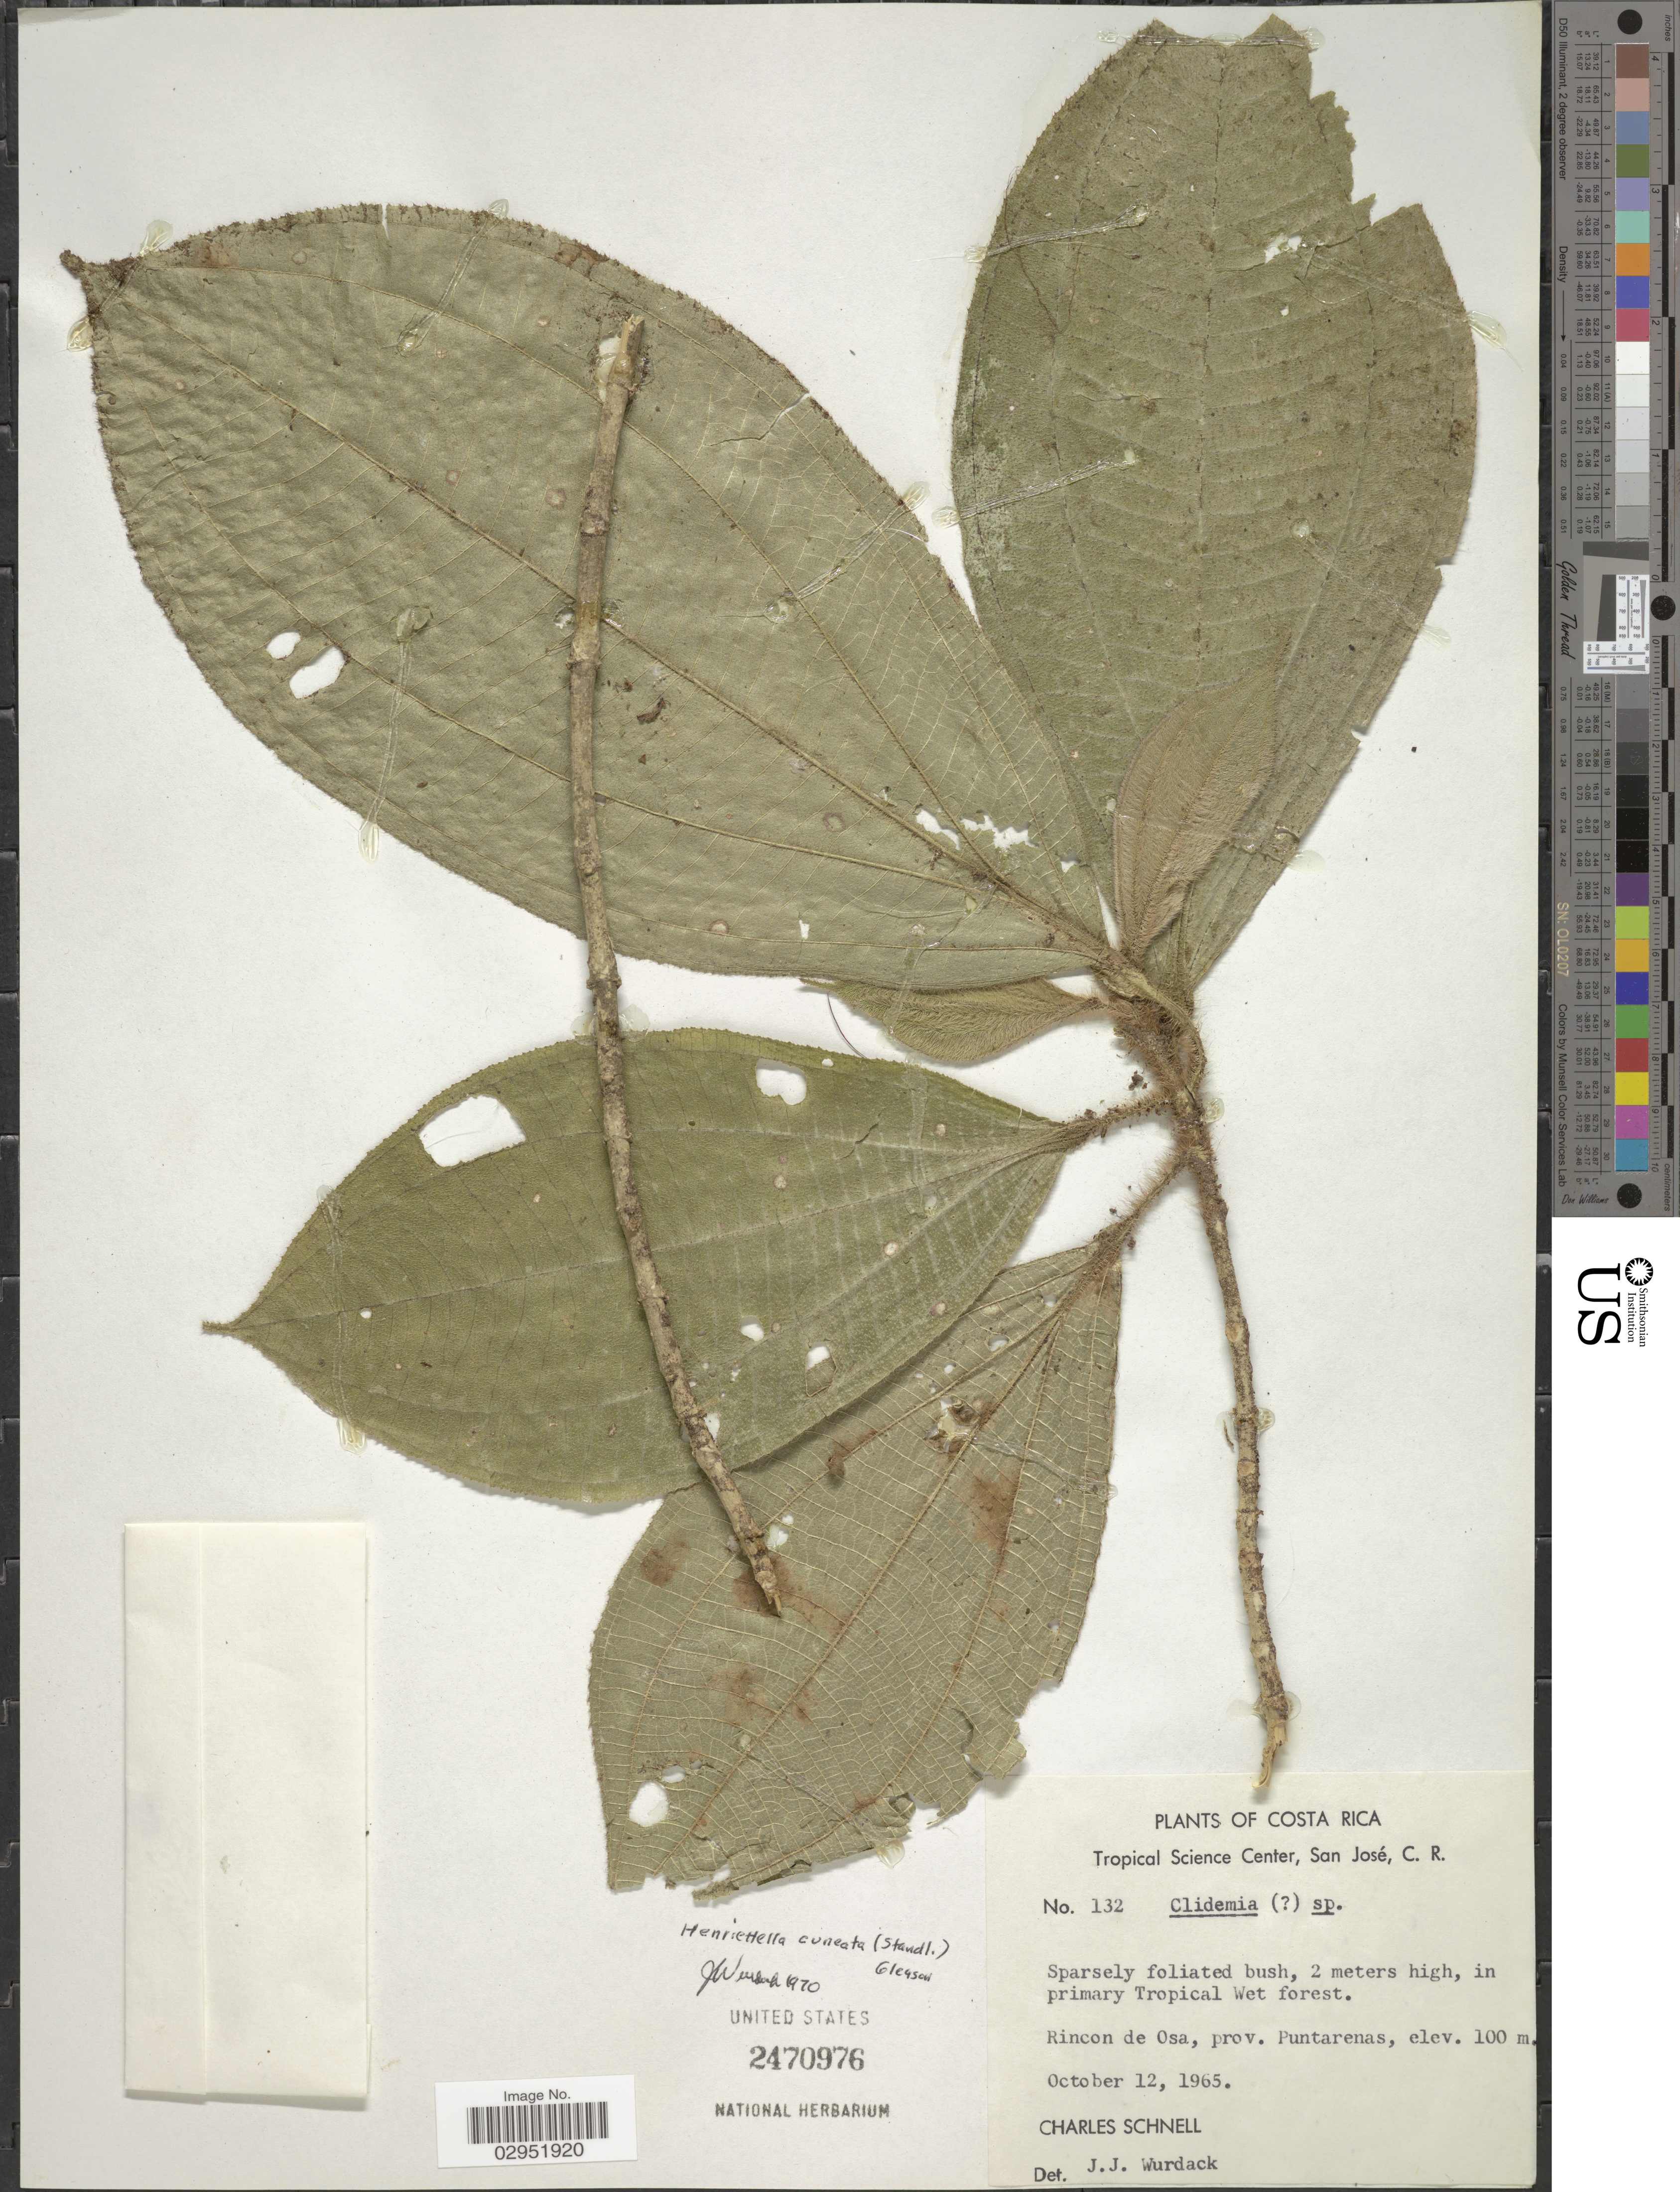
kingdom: Plantae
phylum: Tracheophyta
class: Magnoliopsida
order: Myrtales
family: Melastomataceae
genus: Henriettea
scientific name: Henriettea cuneata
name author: (Standl.) L.O. Williams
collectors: C. Schnell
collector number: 132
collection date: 1965-10-12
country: Costa Rica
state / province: Puntarenas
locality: Rincon de Osa, prov. Puntarenas.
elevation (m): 100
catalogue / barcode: US 2470976